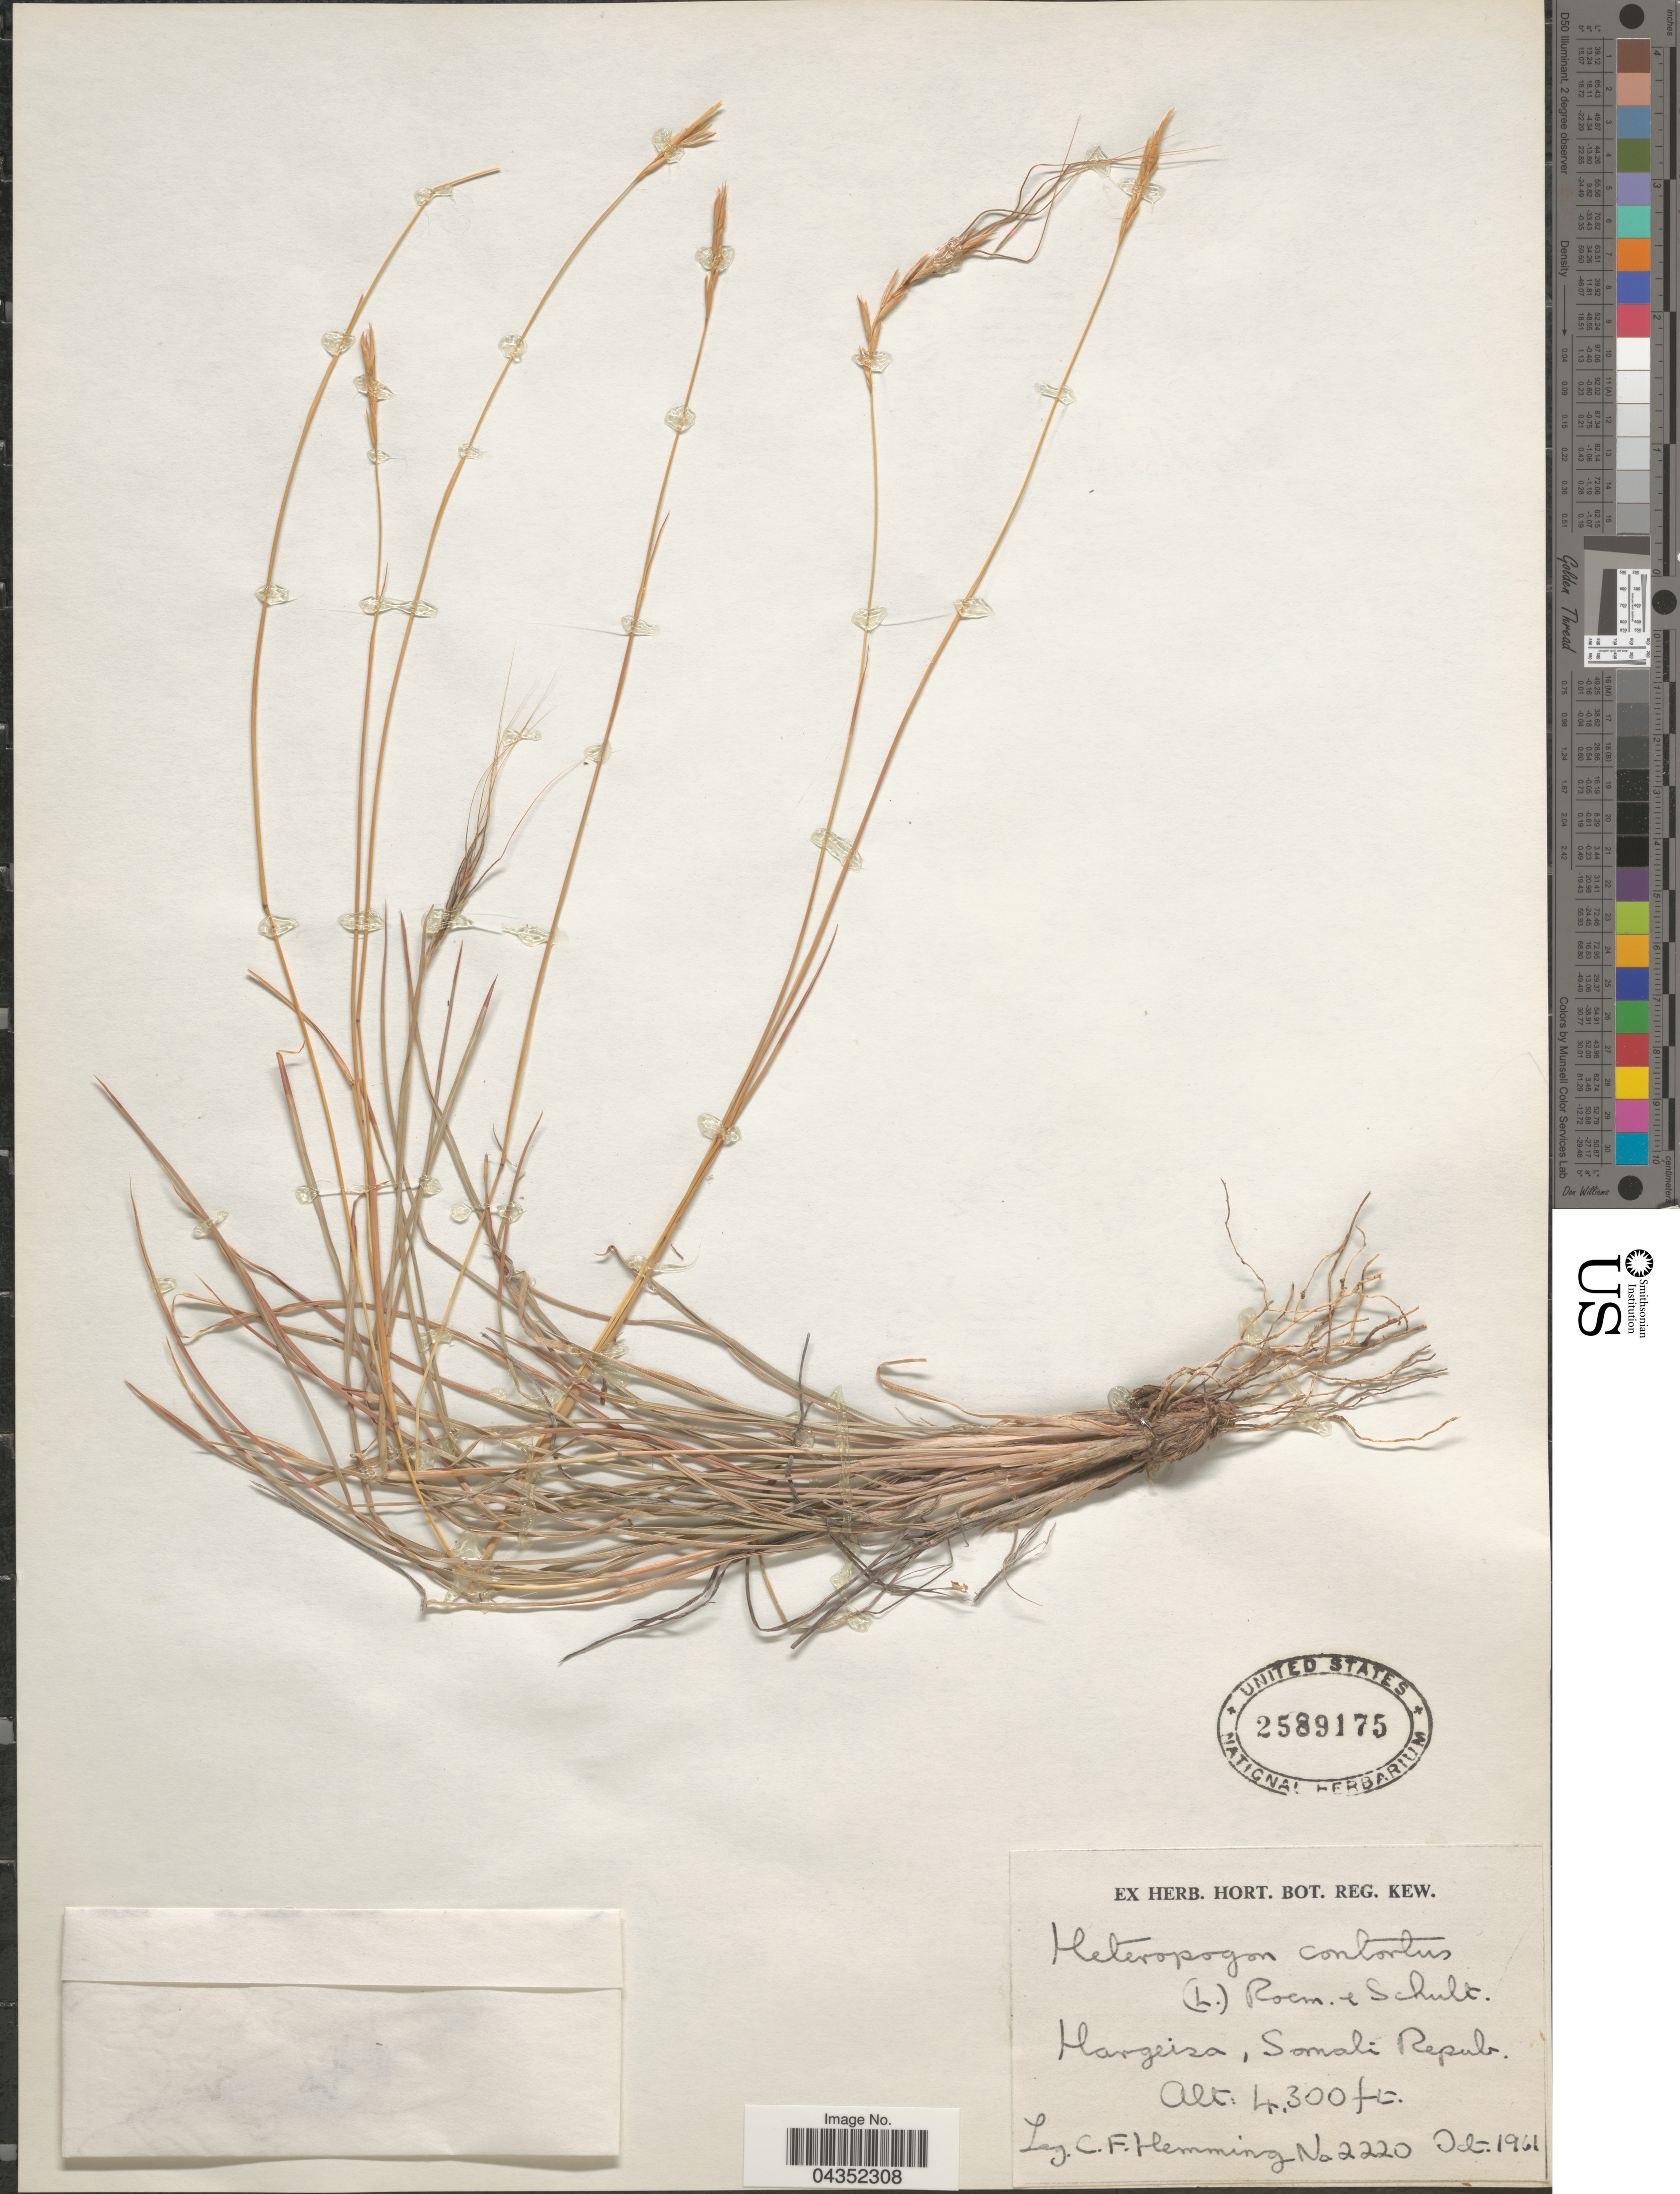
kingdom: Plantae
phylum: Tracheophyta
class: Liliopsida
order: Poales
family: Poaceae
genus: Heteropogon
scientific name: Heteropogon contortus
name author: (L.) P. Beauv. ex Roem. & Schult.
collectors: C. Hemming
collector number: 2220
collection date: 1961-10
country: Ethiopia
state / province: Somali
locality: Hargeisa, Somali Repub.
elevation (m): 1311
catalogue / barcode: US 2589175